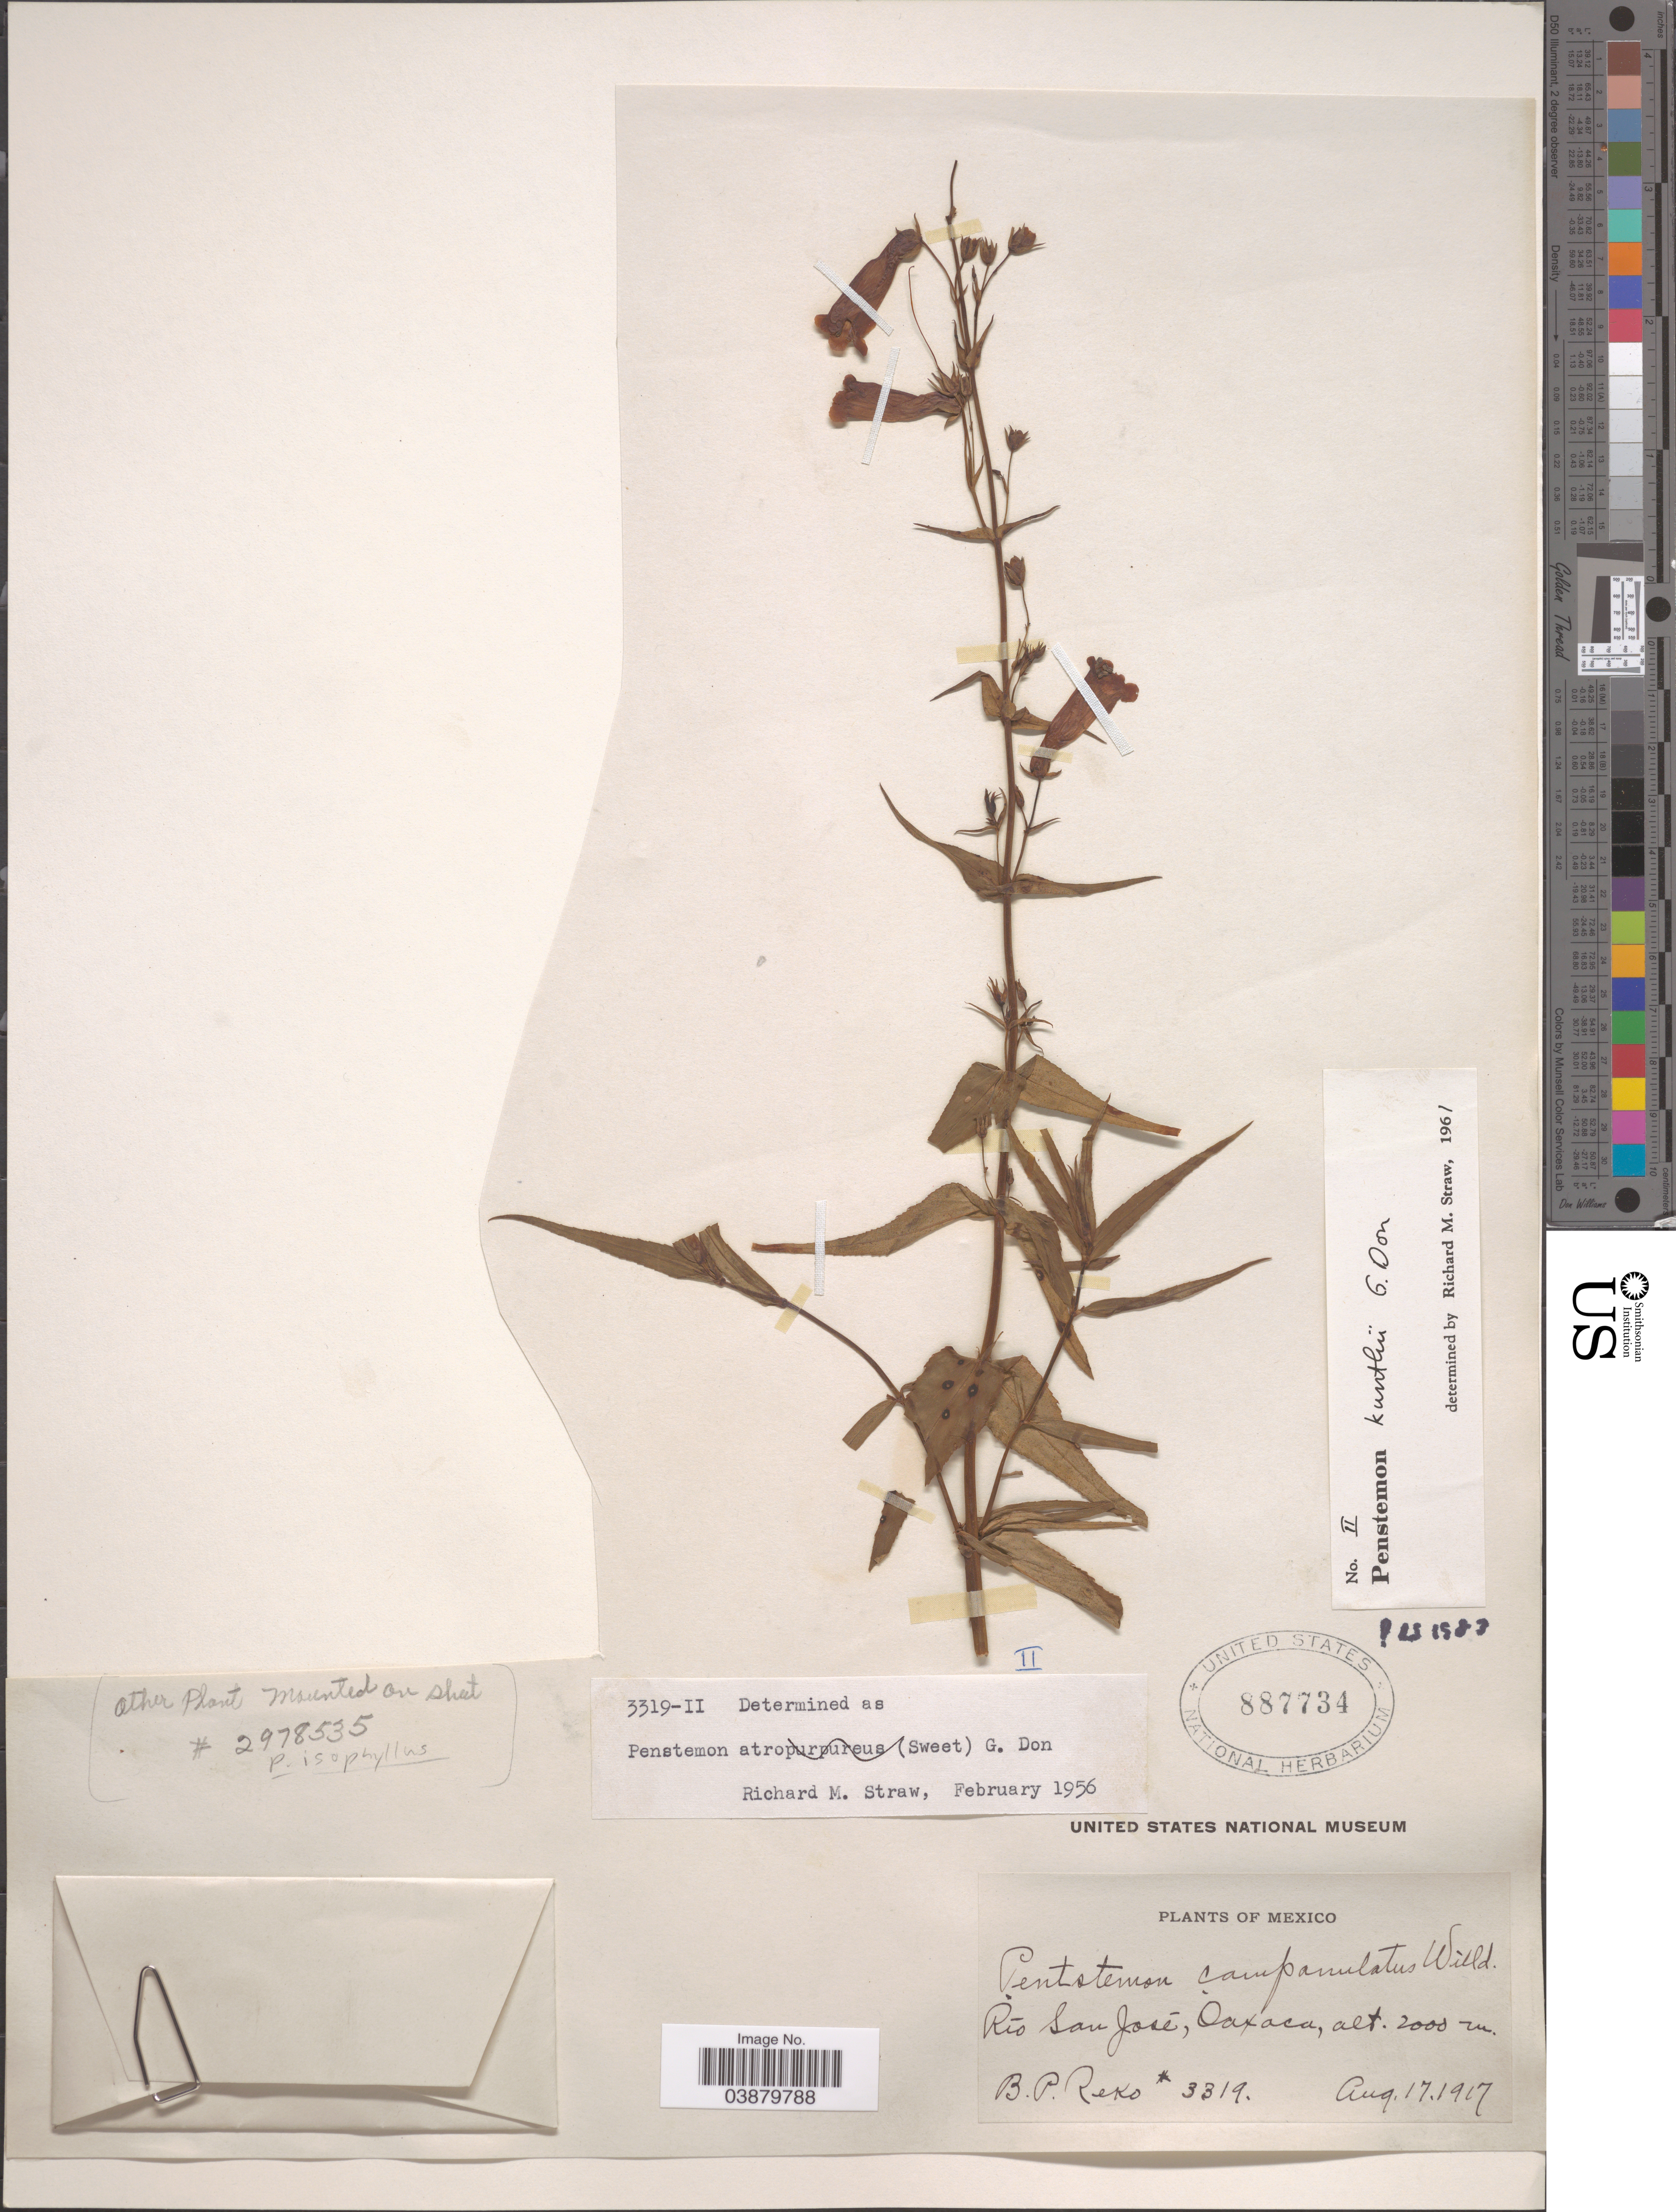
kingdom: Plantae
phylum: Tracheophyta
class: Magnoliopsida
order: Lamiales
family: Plantaginaceae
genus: Penstemon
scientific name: Penstemon kunthii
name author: G. Don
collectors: B. P. Reko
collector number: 3319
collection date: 1917-08-17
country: Mexico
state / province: Oaxaca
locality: Río San José.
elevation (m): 2000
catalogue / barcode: US 887734